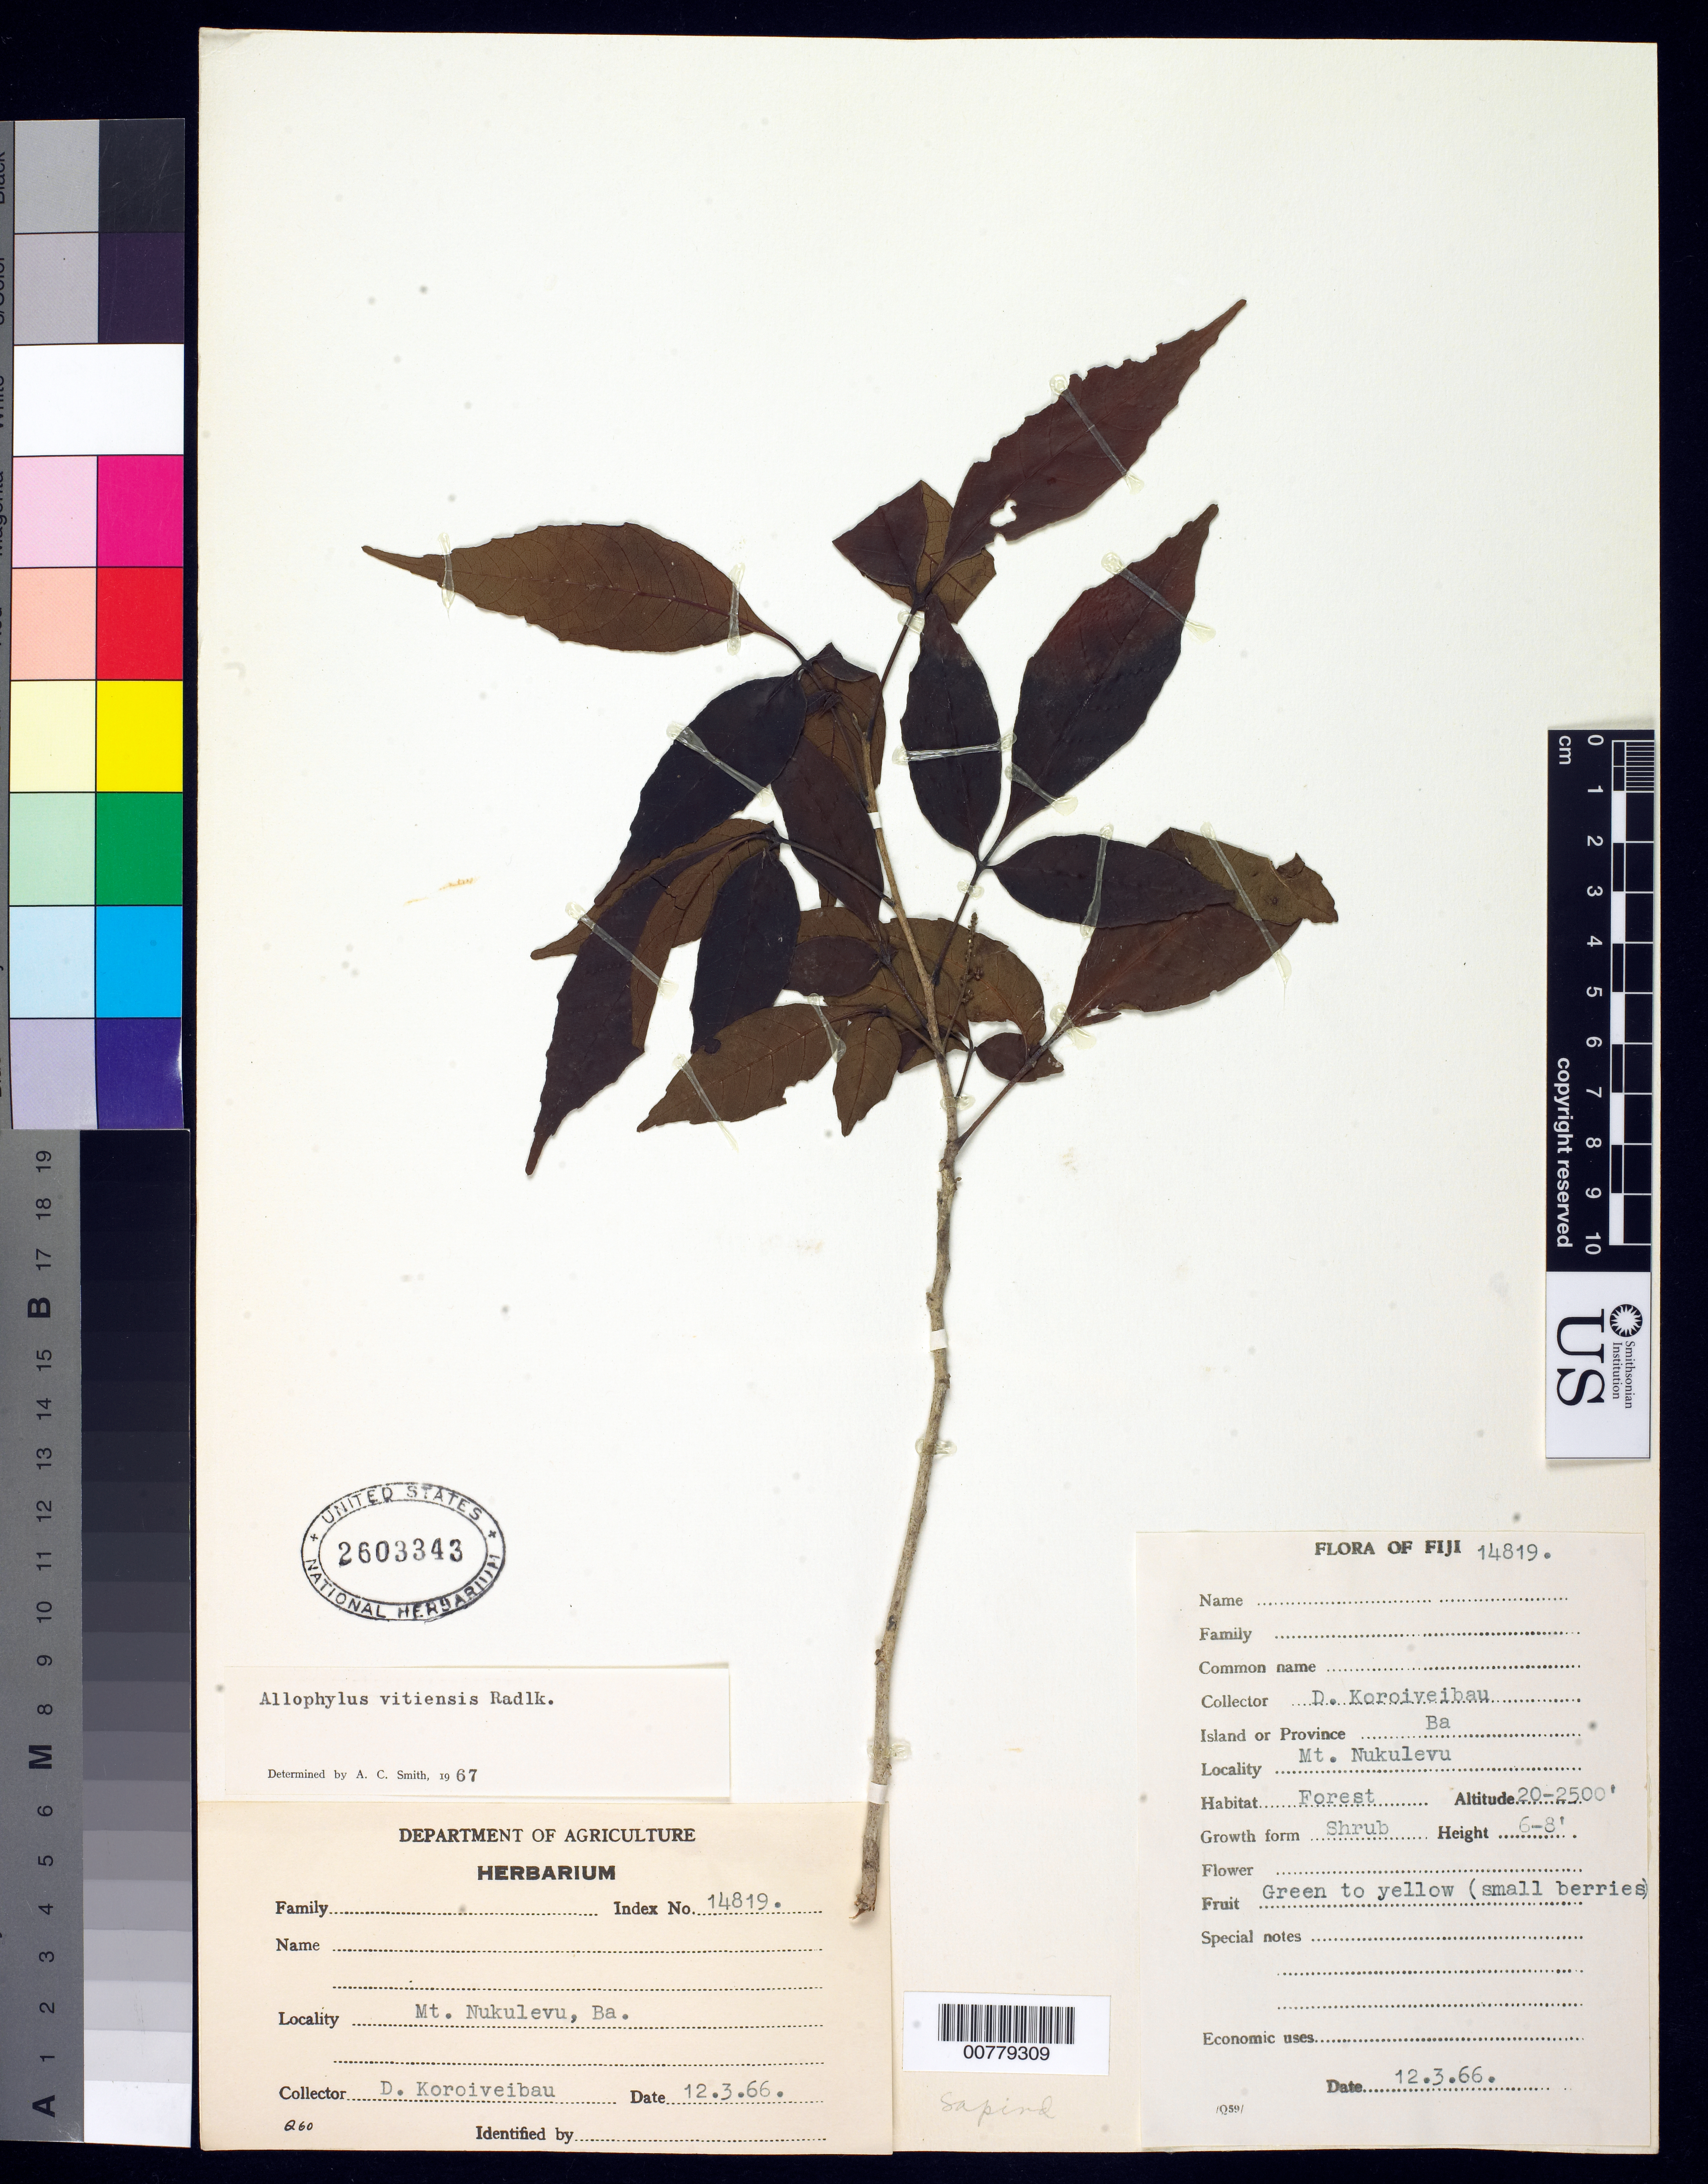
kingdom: Plantae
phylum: Tracheophyta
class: Magnoliopsida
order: Sapindales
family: Sapindaceae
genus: Allophylus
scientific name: Allophylus vitiensis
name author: Radlk.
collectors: D. Koroiveibau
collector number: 14819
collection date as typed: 12 Mar 1966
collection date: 1966-03-12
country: Fiji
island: Viti Levu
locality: Mt. Nukulevu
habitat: Forest.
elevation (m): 610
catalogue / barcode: US 2603343